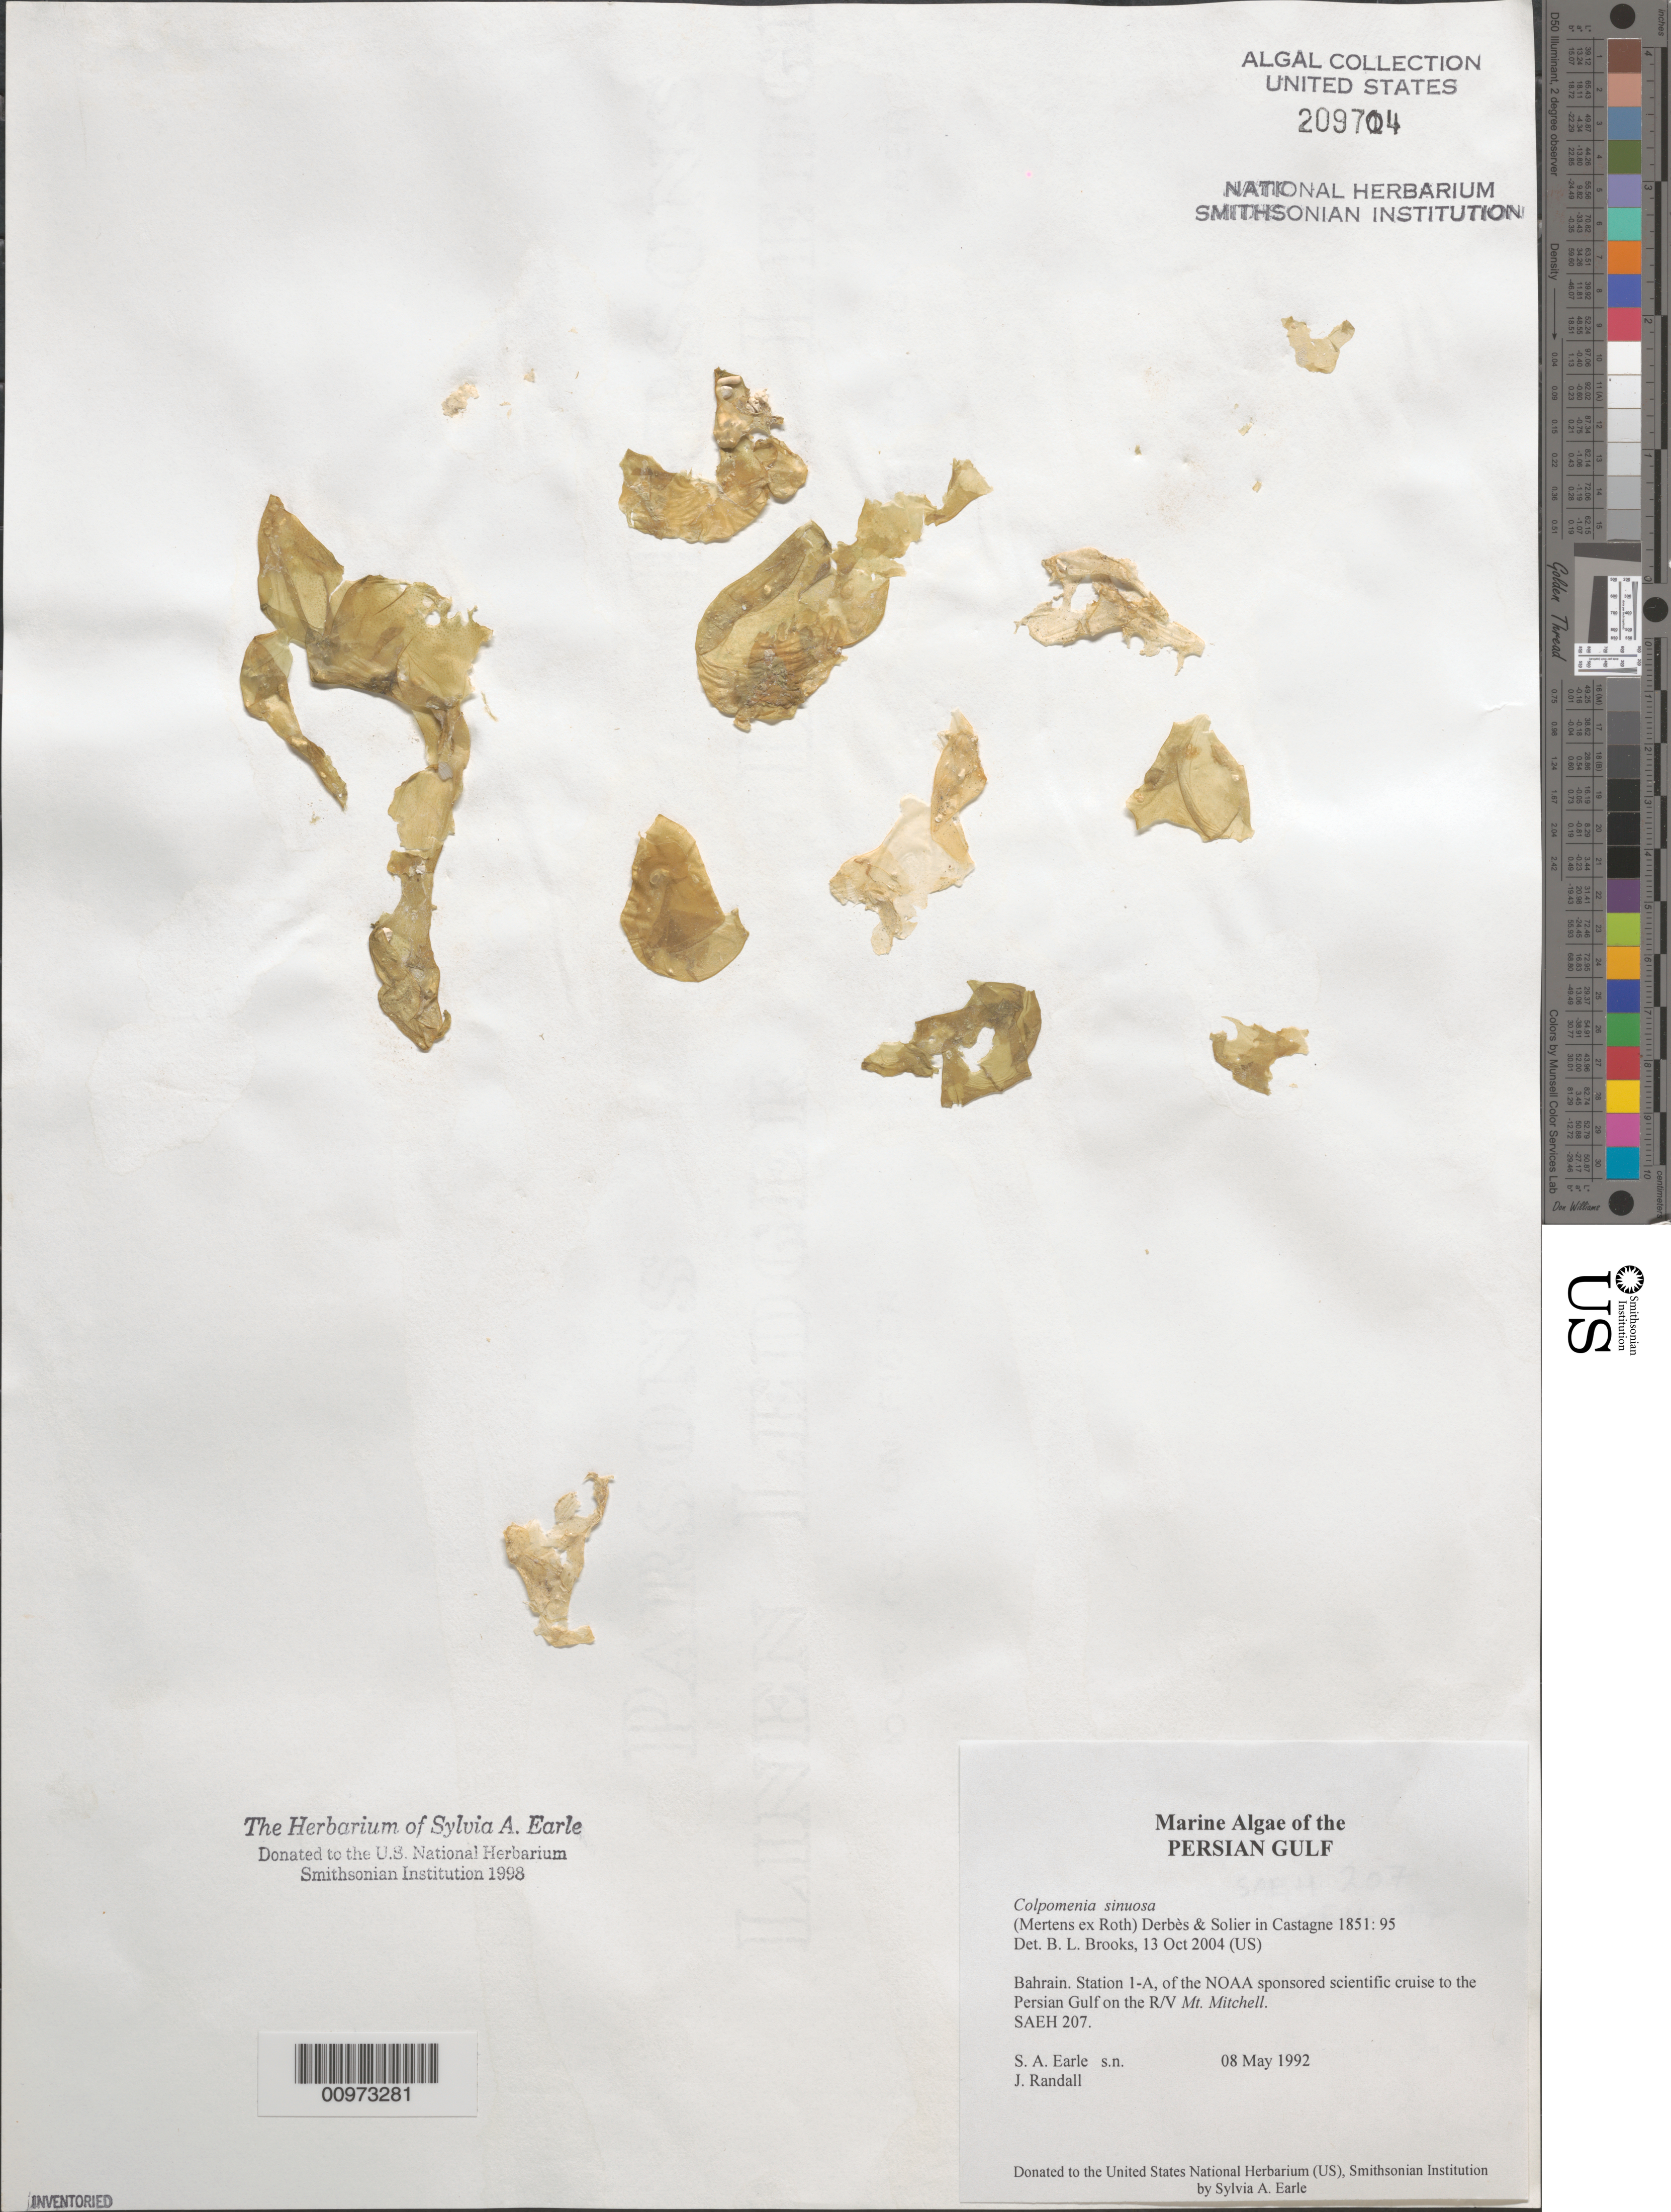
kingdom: Chromista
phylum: Ochrophyta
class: Phaeophyceae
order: Scytosiphonales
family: Scytosiphonaceae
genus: Colpomenia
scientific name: Colpomenia sinuosa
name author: (K. Mert. ex Roth) Derbes & Solier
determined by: Brooks, B. L., (BOT), Smithsonian Institution - National Museum of Natural History (UNITED STATES)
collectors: S. A. Earle & J. Randall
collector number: SAEH 207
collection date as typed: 08 May 1992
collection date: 1992-05-08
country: Bahrain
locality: Persian Gulf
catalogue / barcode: US 209704